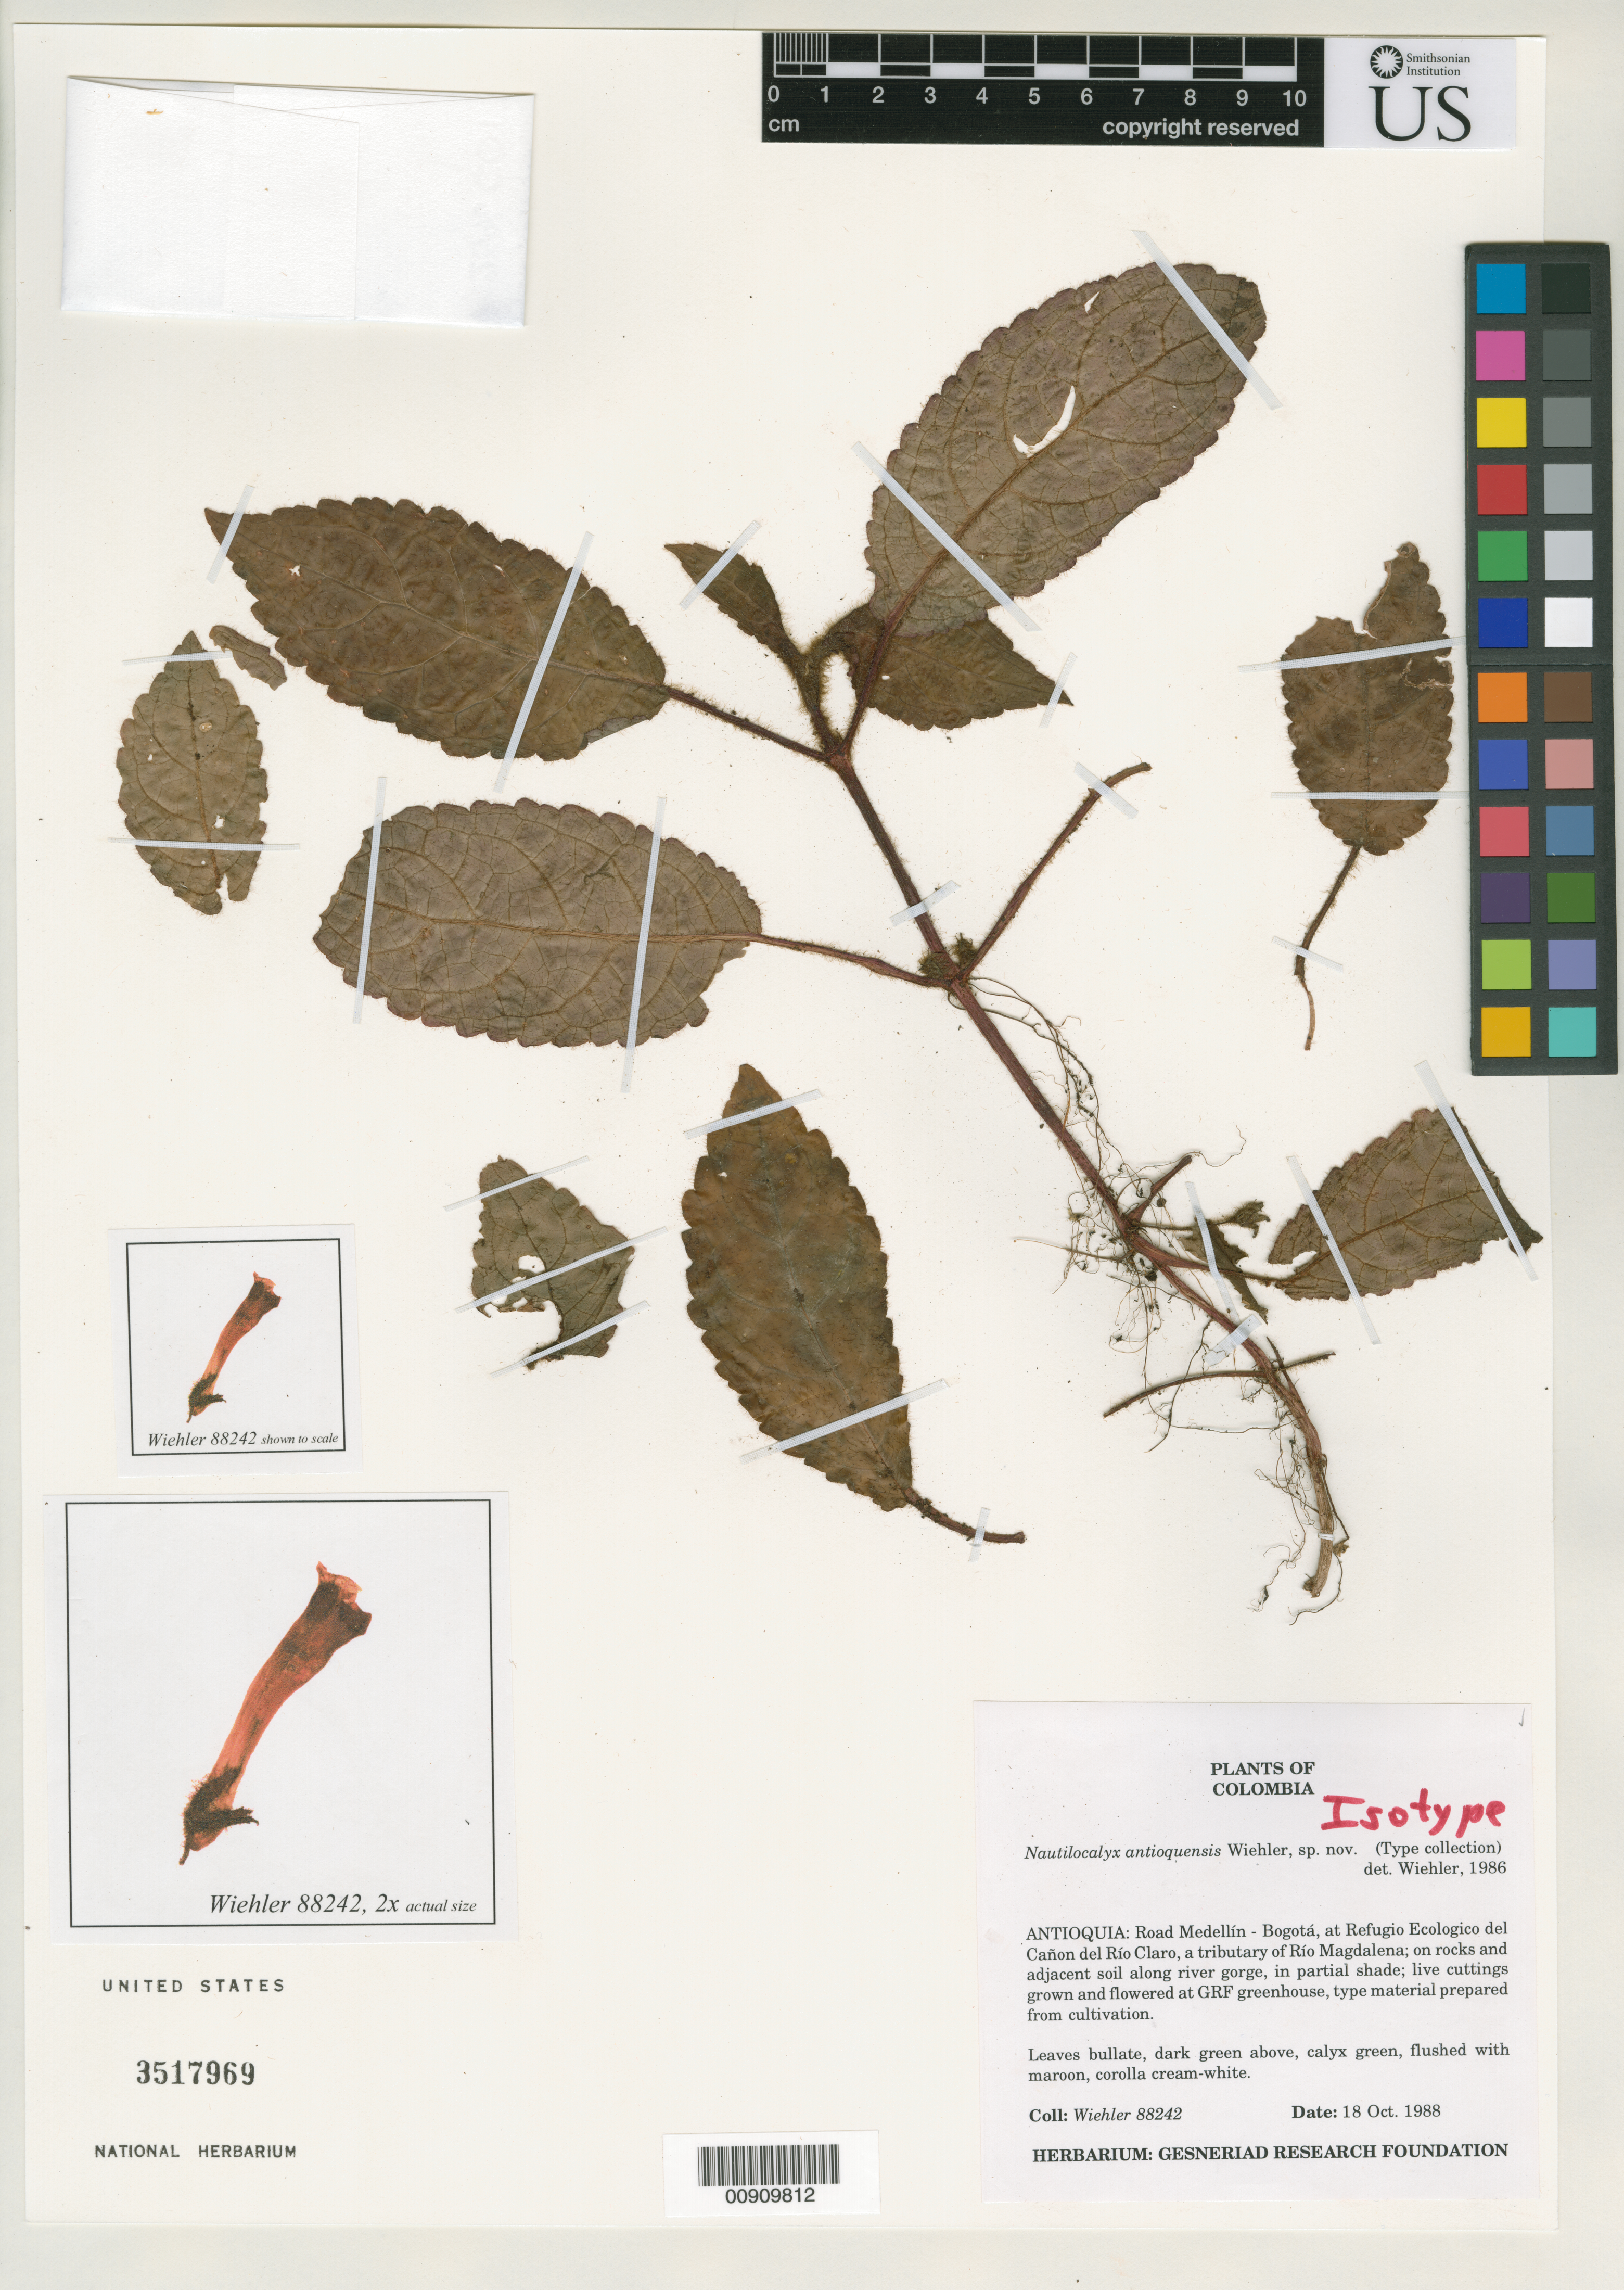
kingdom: Plantae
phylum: Tracheophyta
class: Magnoliopsida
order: Lamiales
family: Gesneriaceae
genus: Nautilocalyx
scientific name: Nautilocalyx antioquensis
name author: Wiehler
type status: Isotype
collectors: H. J. Wiehler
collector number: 88242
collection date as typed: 18 Oct 1988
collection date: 1988-10-18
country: Colombia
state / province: Antioquia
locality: Antioquia: Road Medellín-Bogotá, at Refugio Ecologico del Cañon del Río Claro, a tributary of Río Magdalena.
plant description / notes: Cited by J.R. Clark et al., Selbyana 24: 119-140 (2003).; Live cuttings grown and flowered at GRF greenhouse, type material prepared from cultivation.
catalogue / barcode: US 3517969